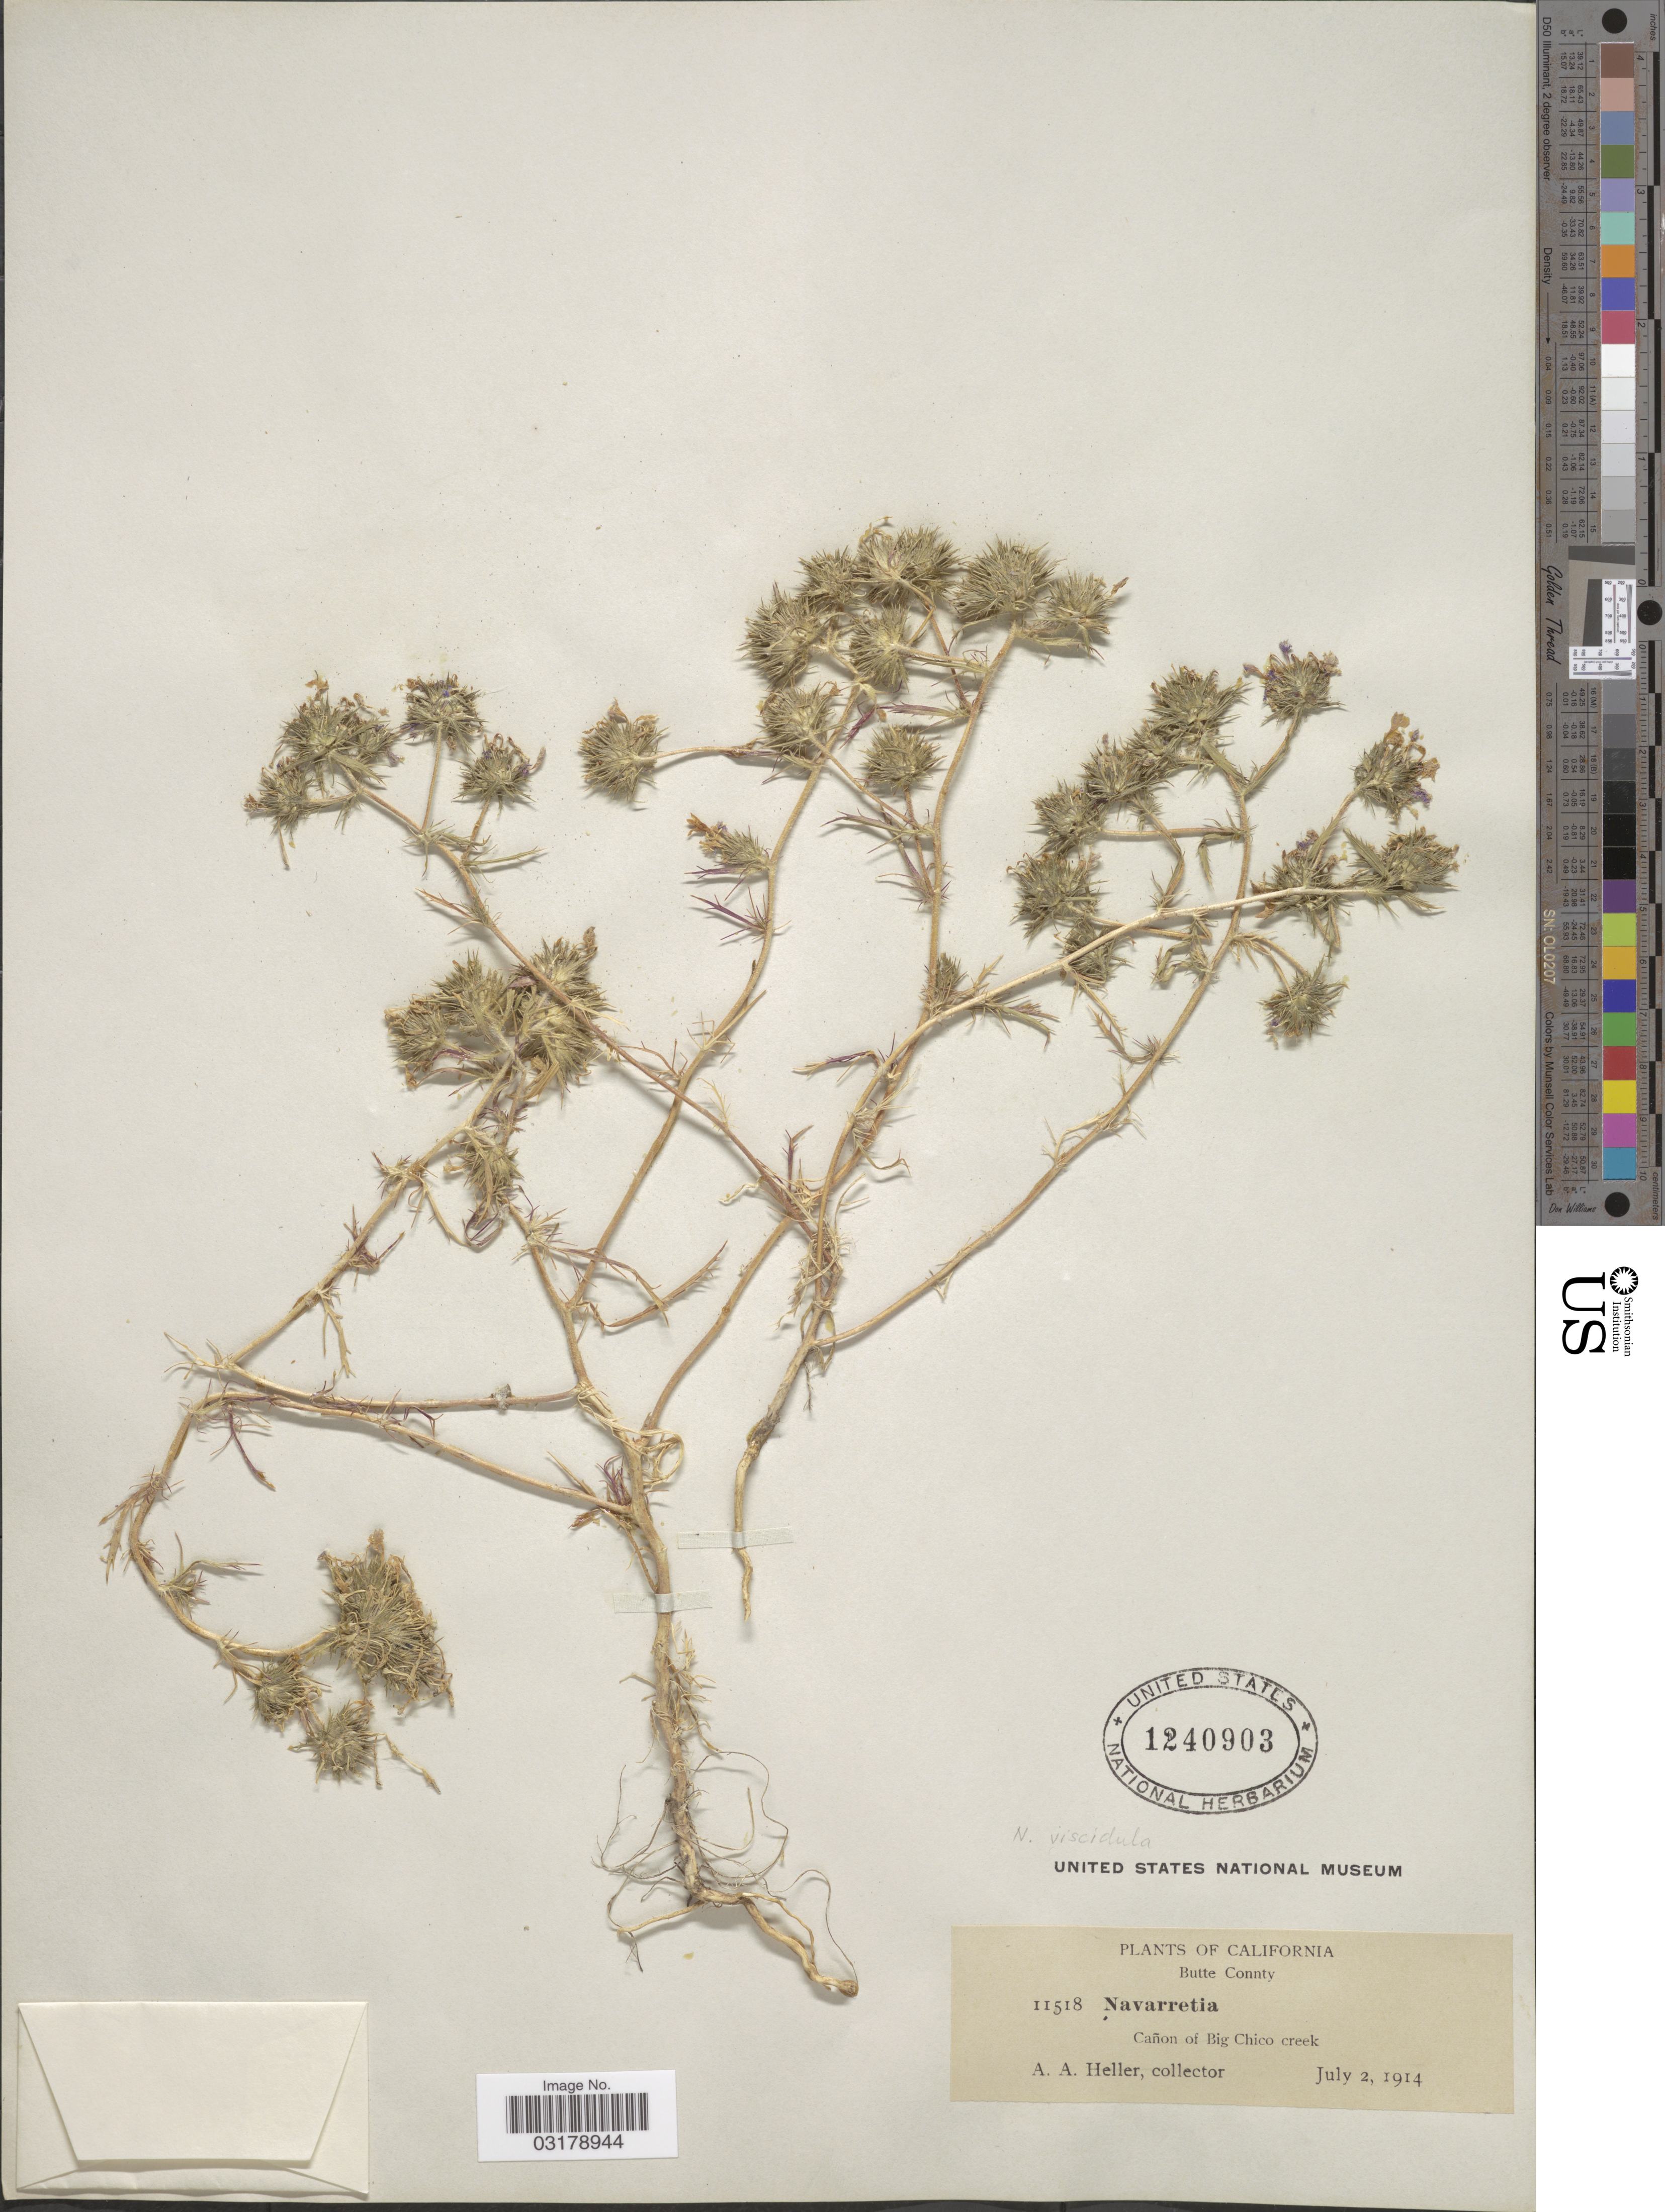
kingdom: Plantae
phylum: Tracheophyta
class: Magnoliopsida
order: Ericales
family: Polemoniaceae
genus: Navarretia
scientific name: Navarretia viscidula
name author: Benth.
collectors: A. A. Heller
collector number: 11518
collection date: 1914-07-02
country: United States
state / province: California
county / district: Butte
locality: Butte County. Cañon of Big Chico creek.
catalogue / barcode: US 1240903